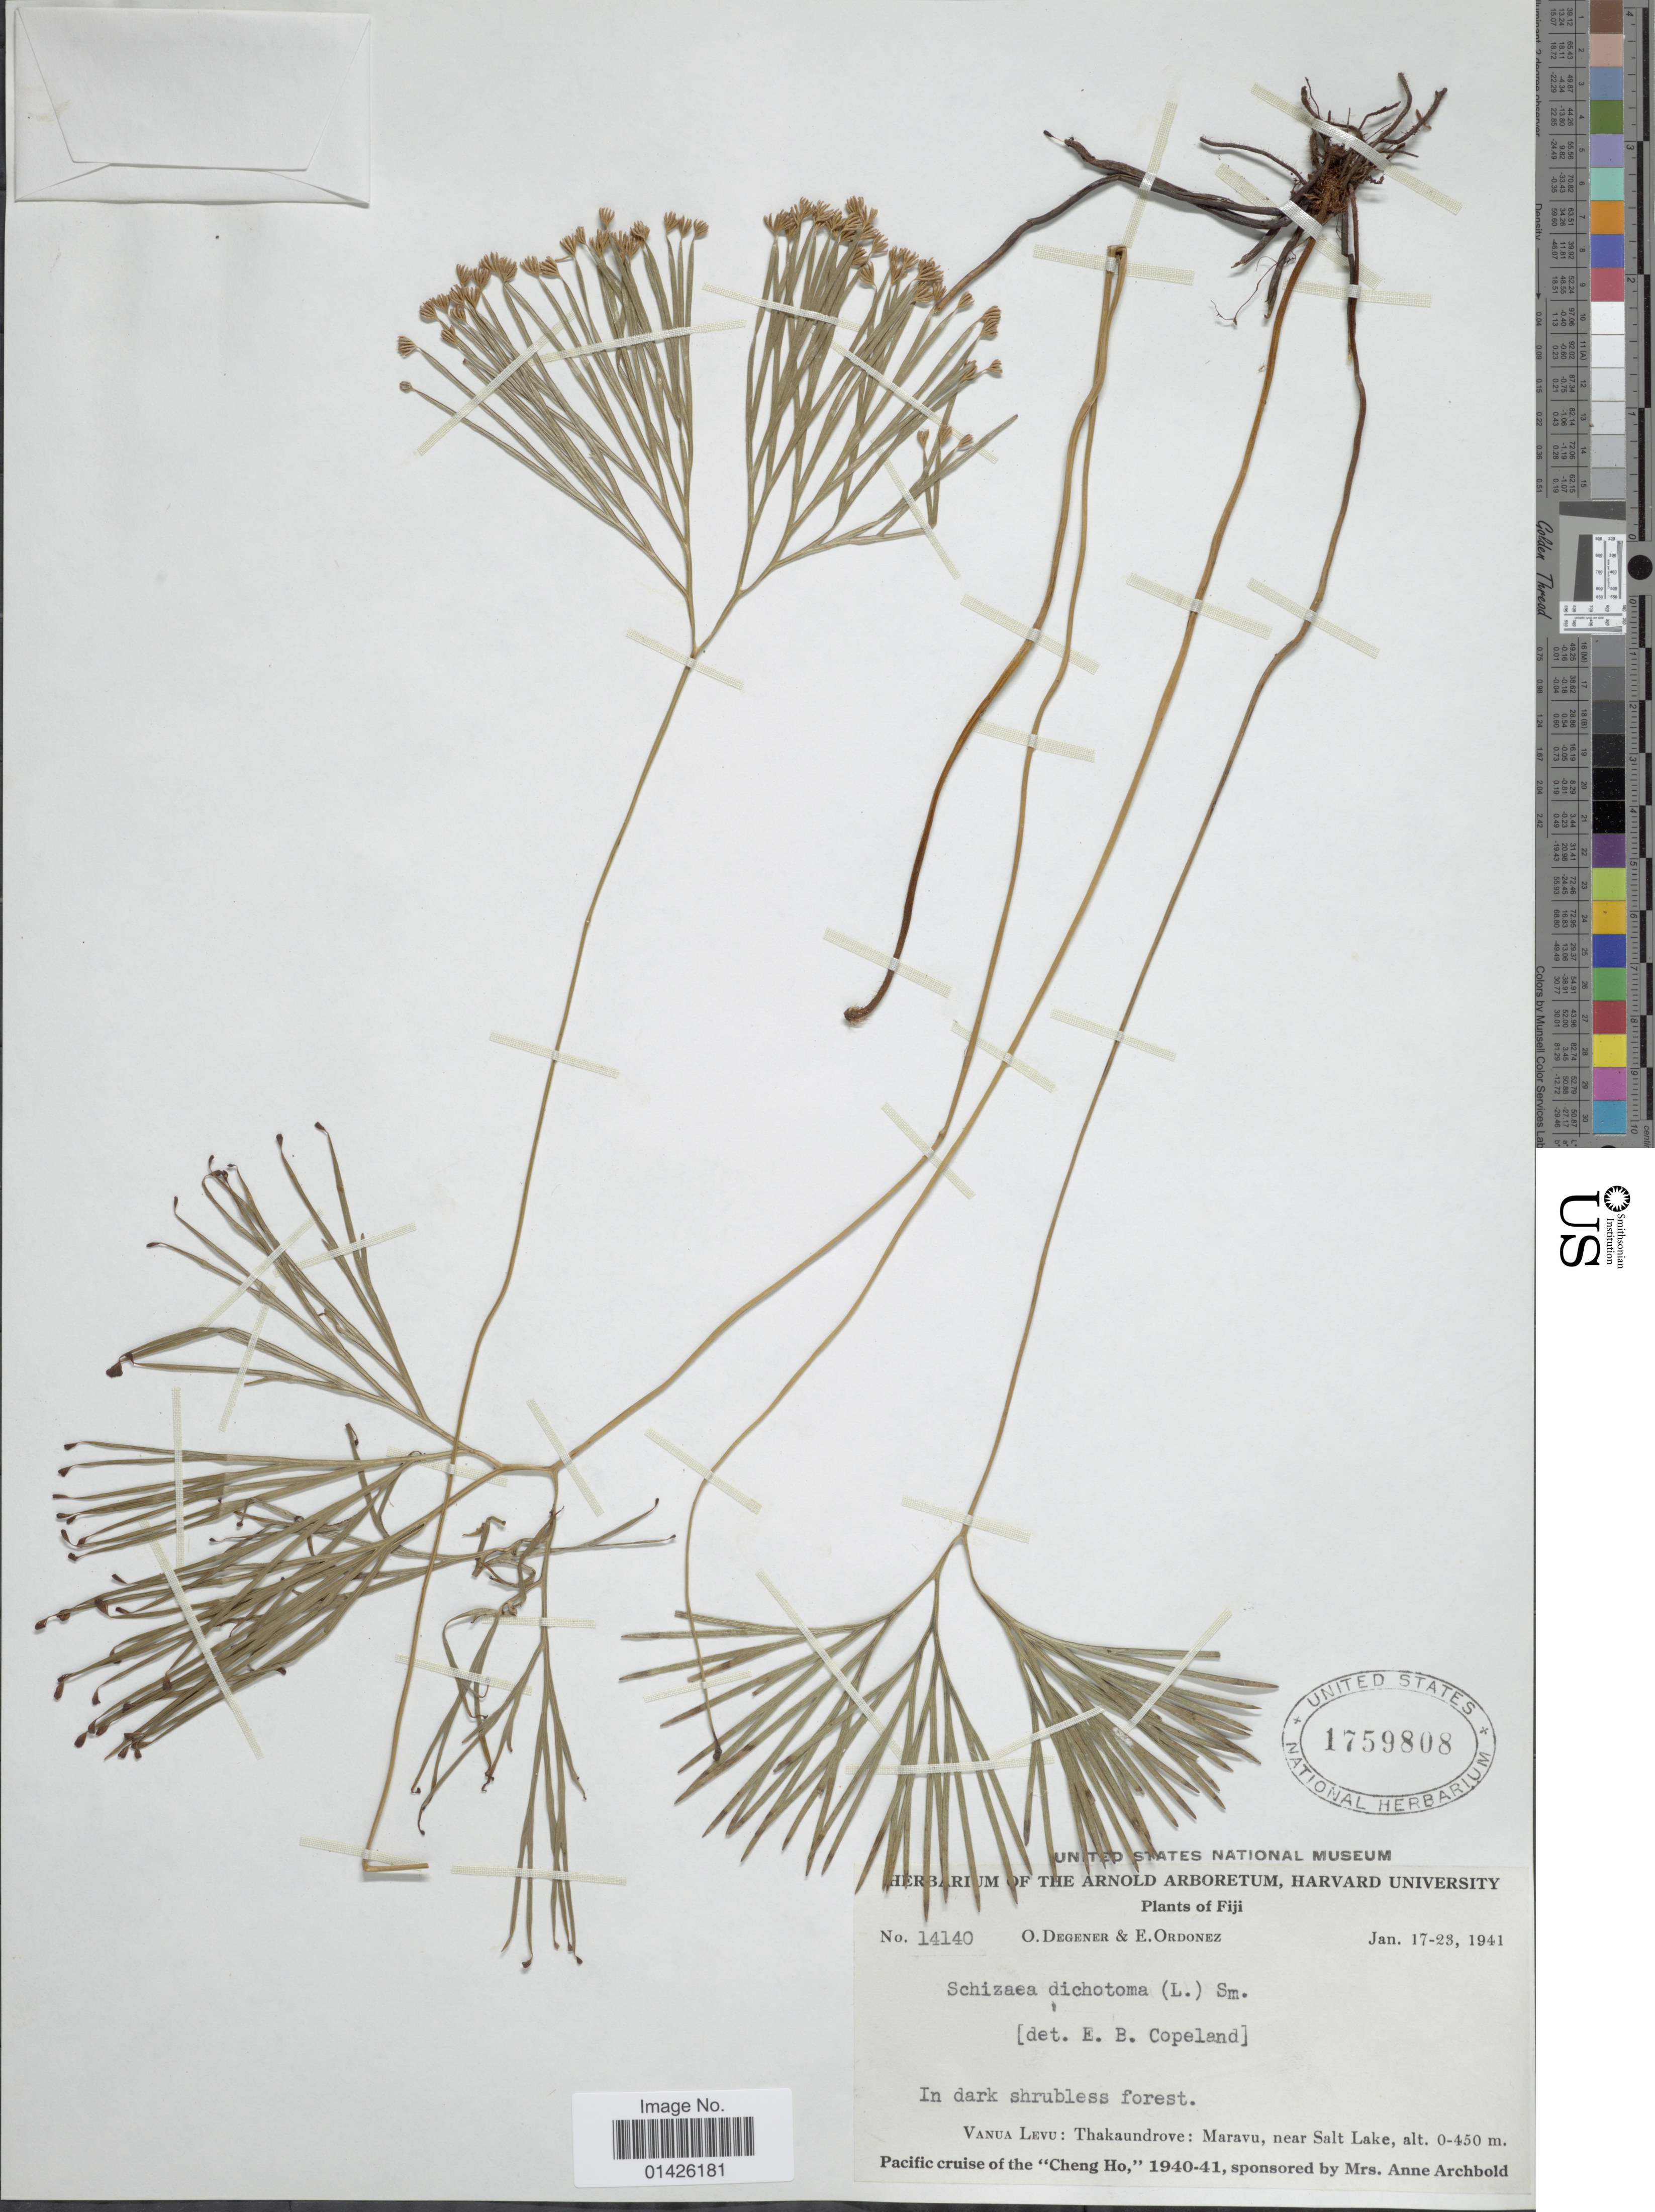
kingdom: Plantae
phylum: Tracheophyta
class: Polypodiopsida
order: Schizaeales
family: Schizaeaceae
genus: Schizaea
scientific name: Schizaea dichotoma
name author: (L.) J. Sm.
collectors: O. Degener & E. Ordonez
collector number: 14140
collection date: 1941-01-17/1941-01-23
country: Fiji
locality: Vanua Levu: Thakaundrove: Maravu, near Salt lake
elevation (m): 0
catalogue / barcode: US 1759808